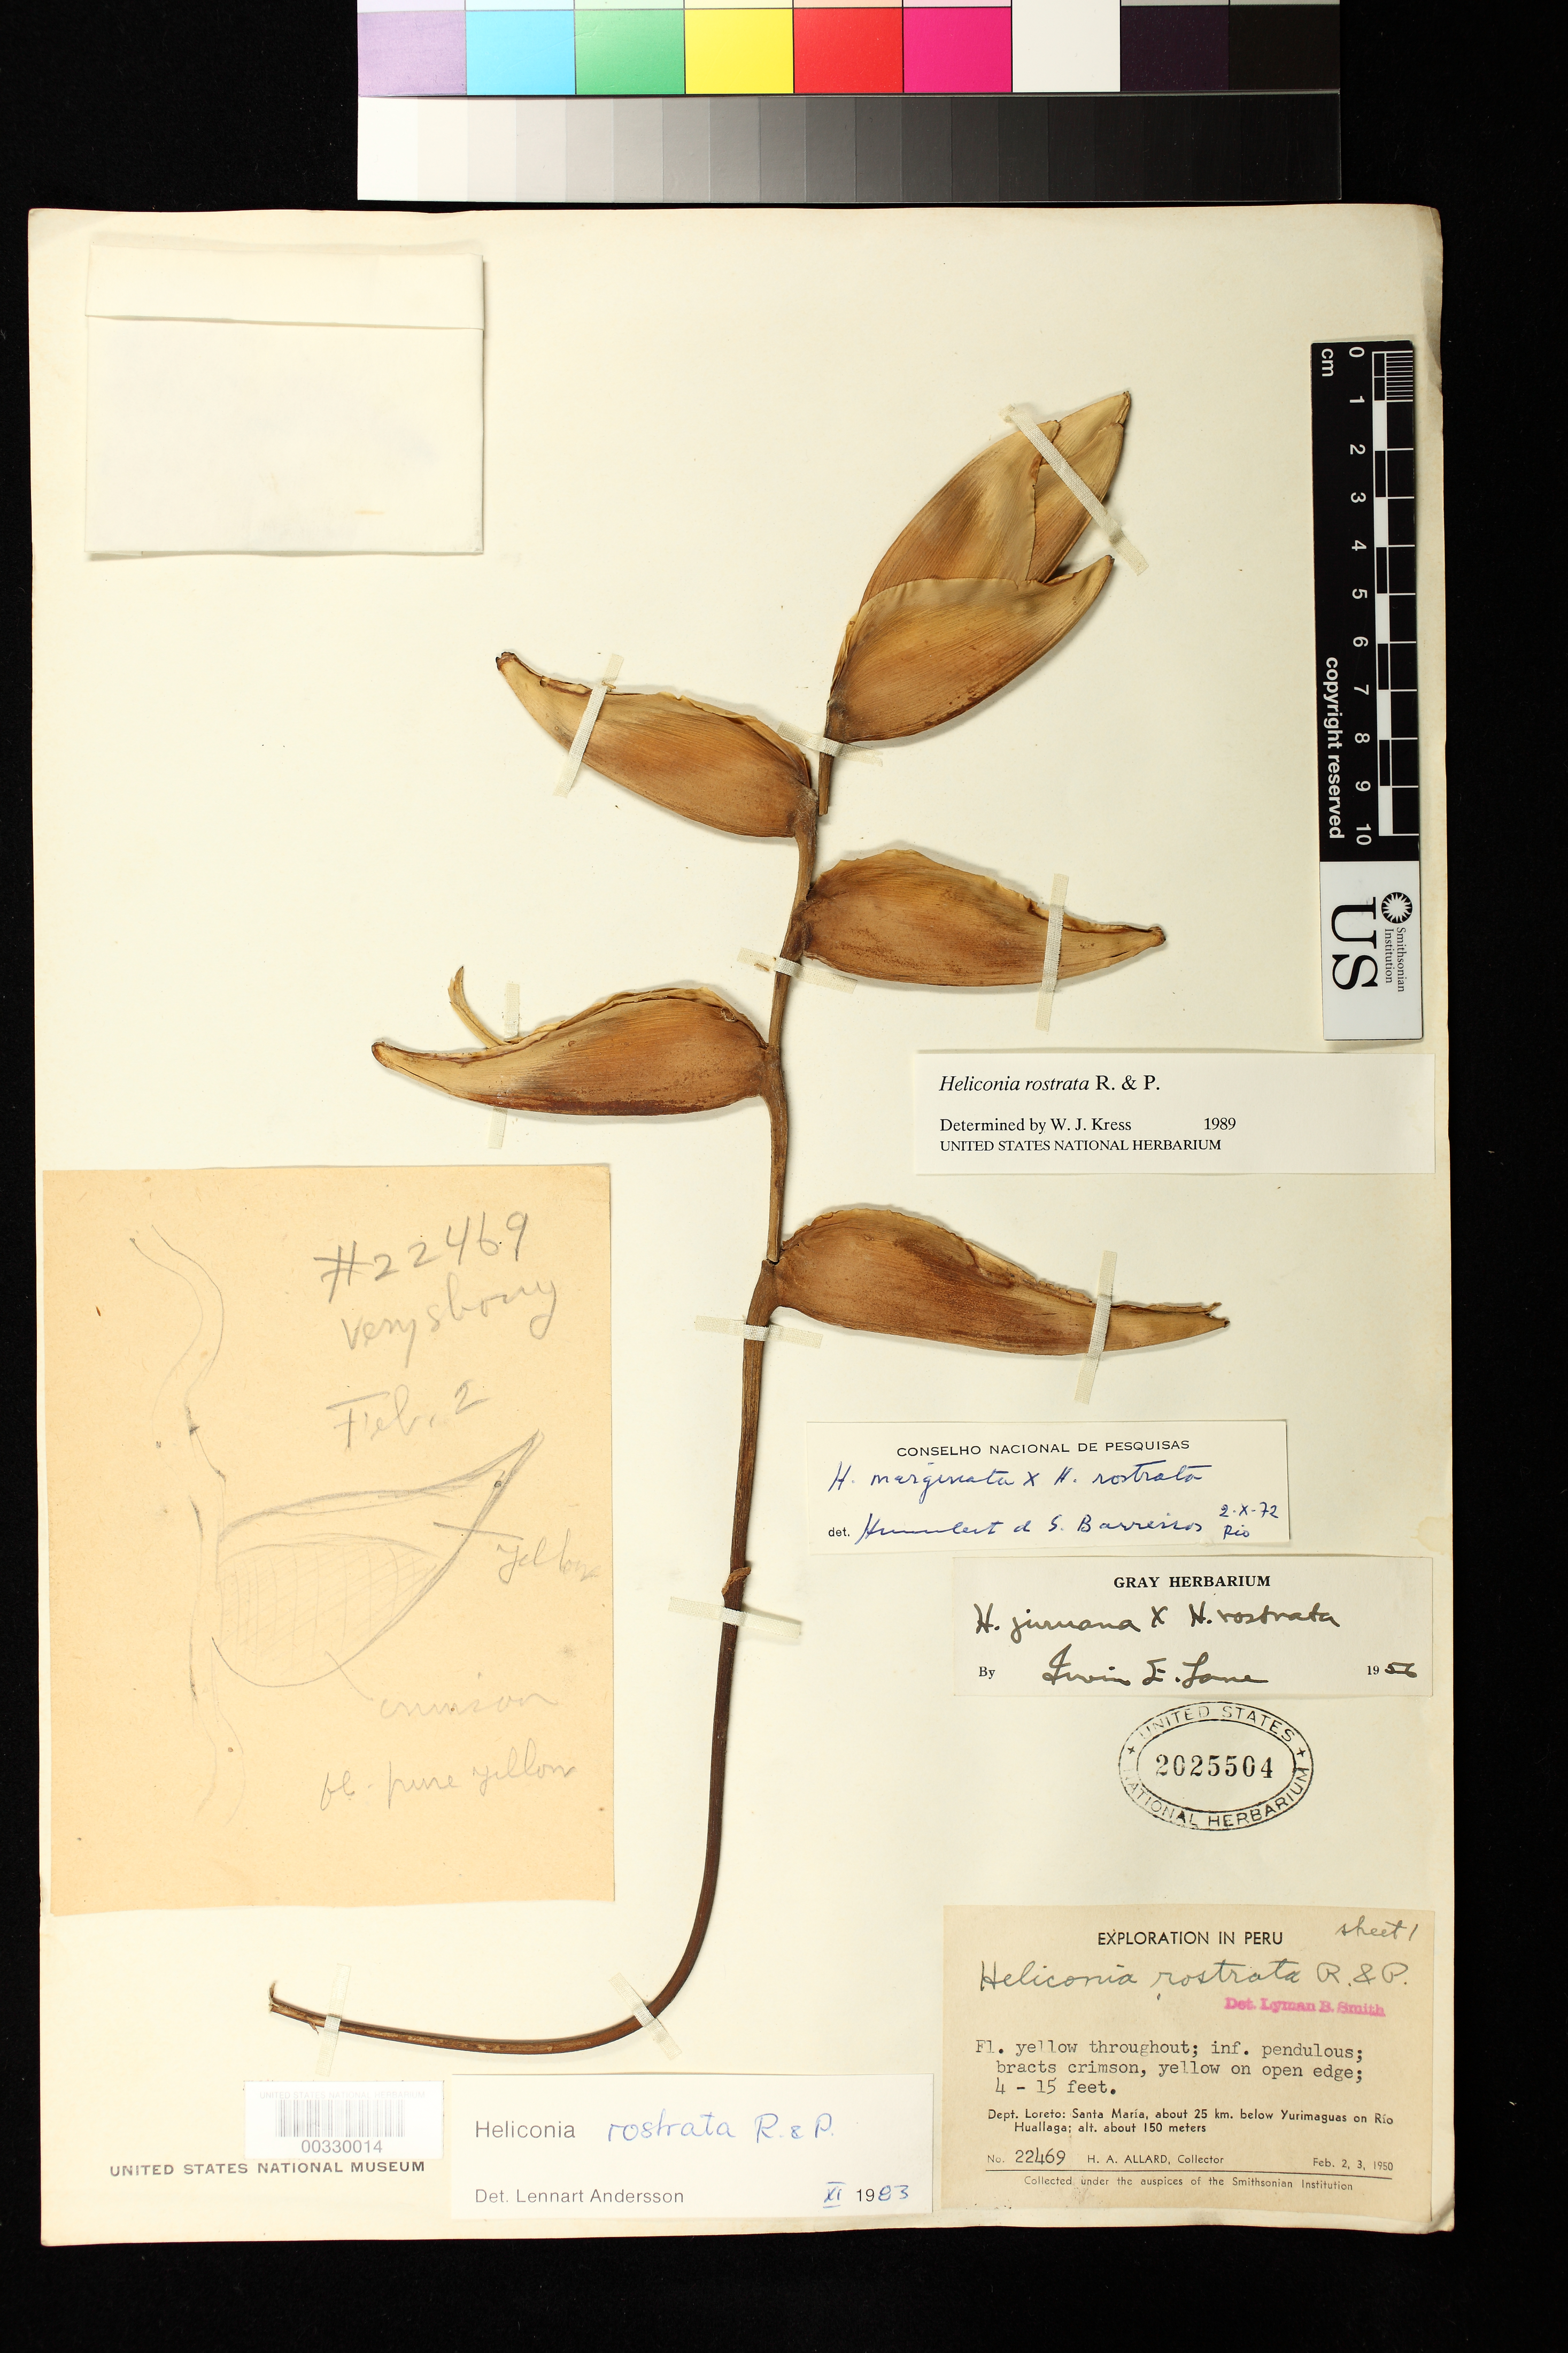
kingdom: Plantae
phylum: Tracheophyta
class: Liliopsida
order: Zingiberales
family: Heliconiaceae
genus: Heliconia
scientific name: Heliconia rostrata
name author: Ruiz & Pav.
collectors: H. A. Allard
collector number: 22469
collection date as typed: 02 Feb 1950 and 03 Feb 1950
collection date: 1950-02-02,1950-02-03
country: Peru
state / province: Loreto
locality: Santa maria, about 25 km below yurimaguas on rio huallaga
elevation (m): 150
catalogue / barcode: US 2025504